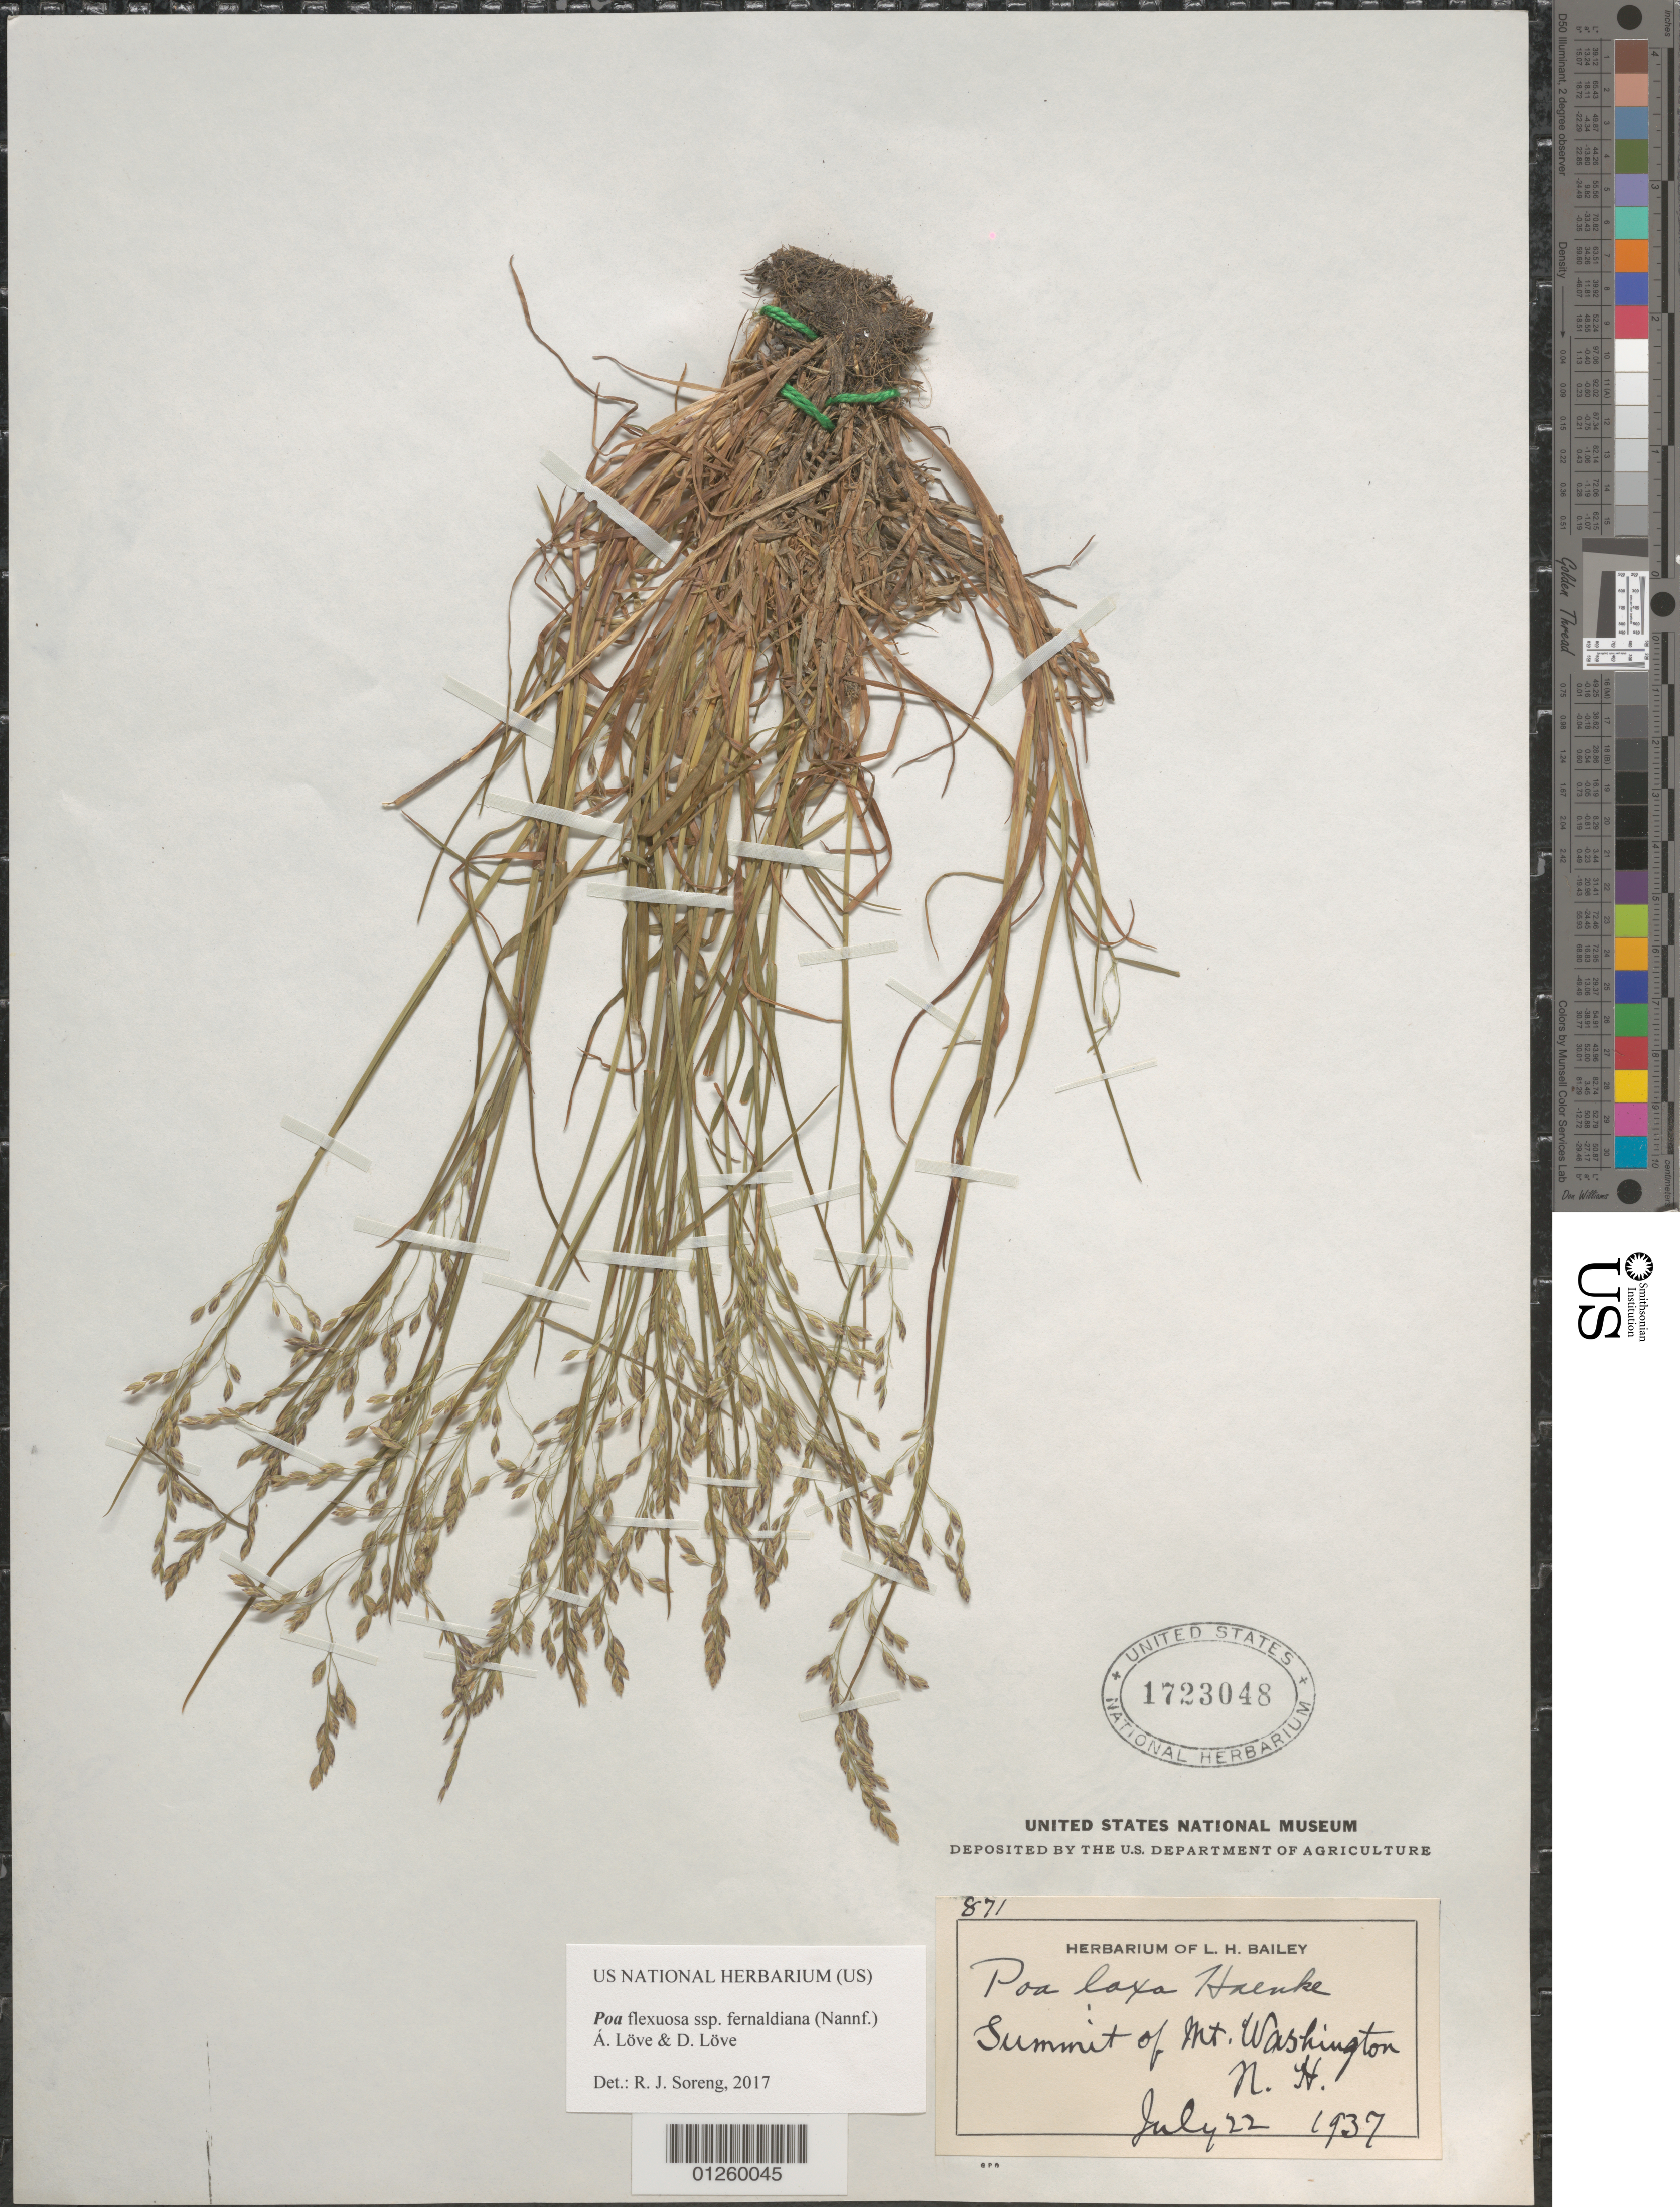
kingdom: Plantae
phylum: Tracheophyta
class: Liliopsida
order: Poales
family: Poaceae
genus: Poa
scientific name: Poa flexuosa Sm. subsp. fernaldiana (Nannf.) Á. Löve & D. Löve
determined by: Soreng, Robert J., Research Associate (BOT), Smithsonian Institution - National Museum of Natural History (UNITED STATES)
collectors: L. H. Bailey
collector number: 871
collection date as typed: July 22, 1937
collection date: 1937-07-22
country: United States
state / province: New Hampshire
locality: Summit of Mt. Washington, N. H.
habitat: Summit of Mt. Washington.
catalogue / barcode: US 1723048